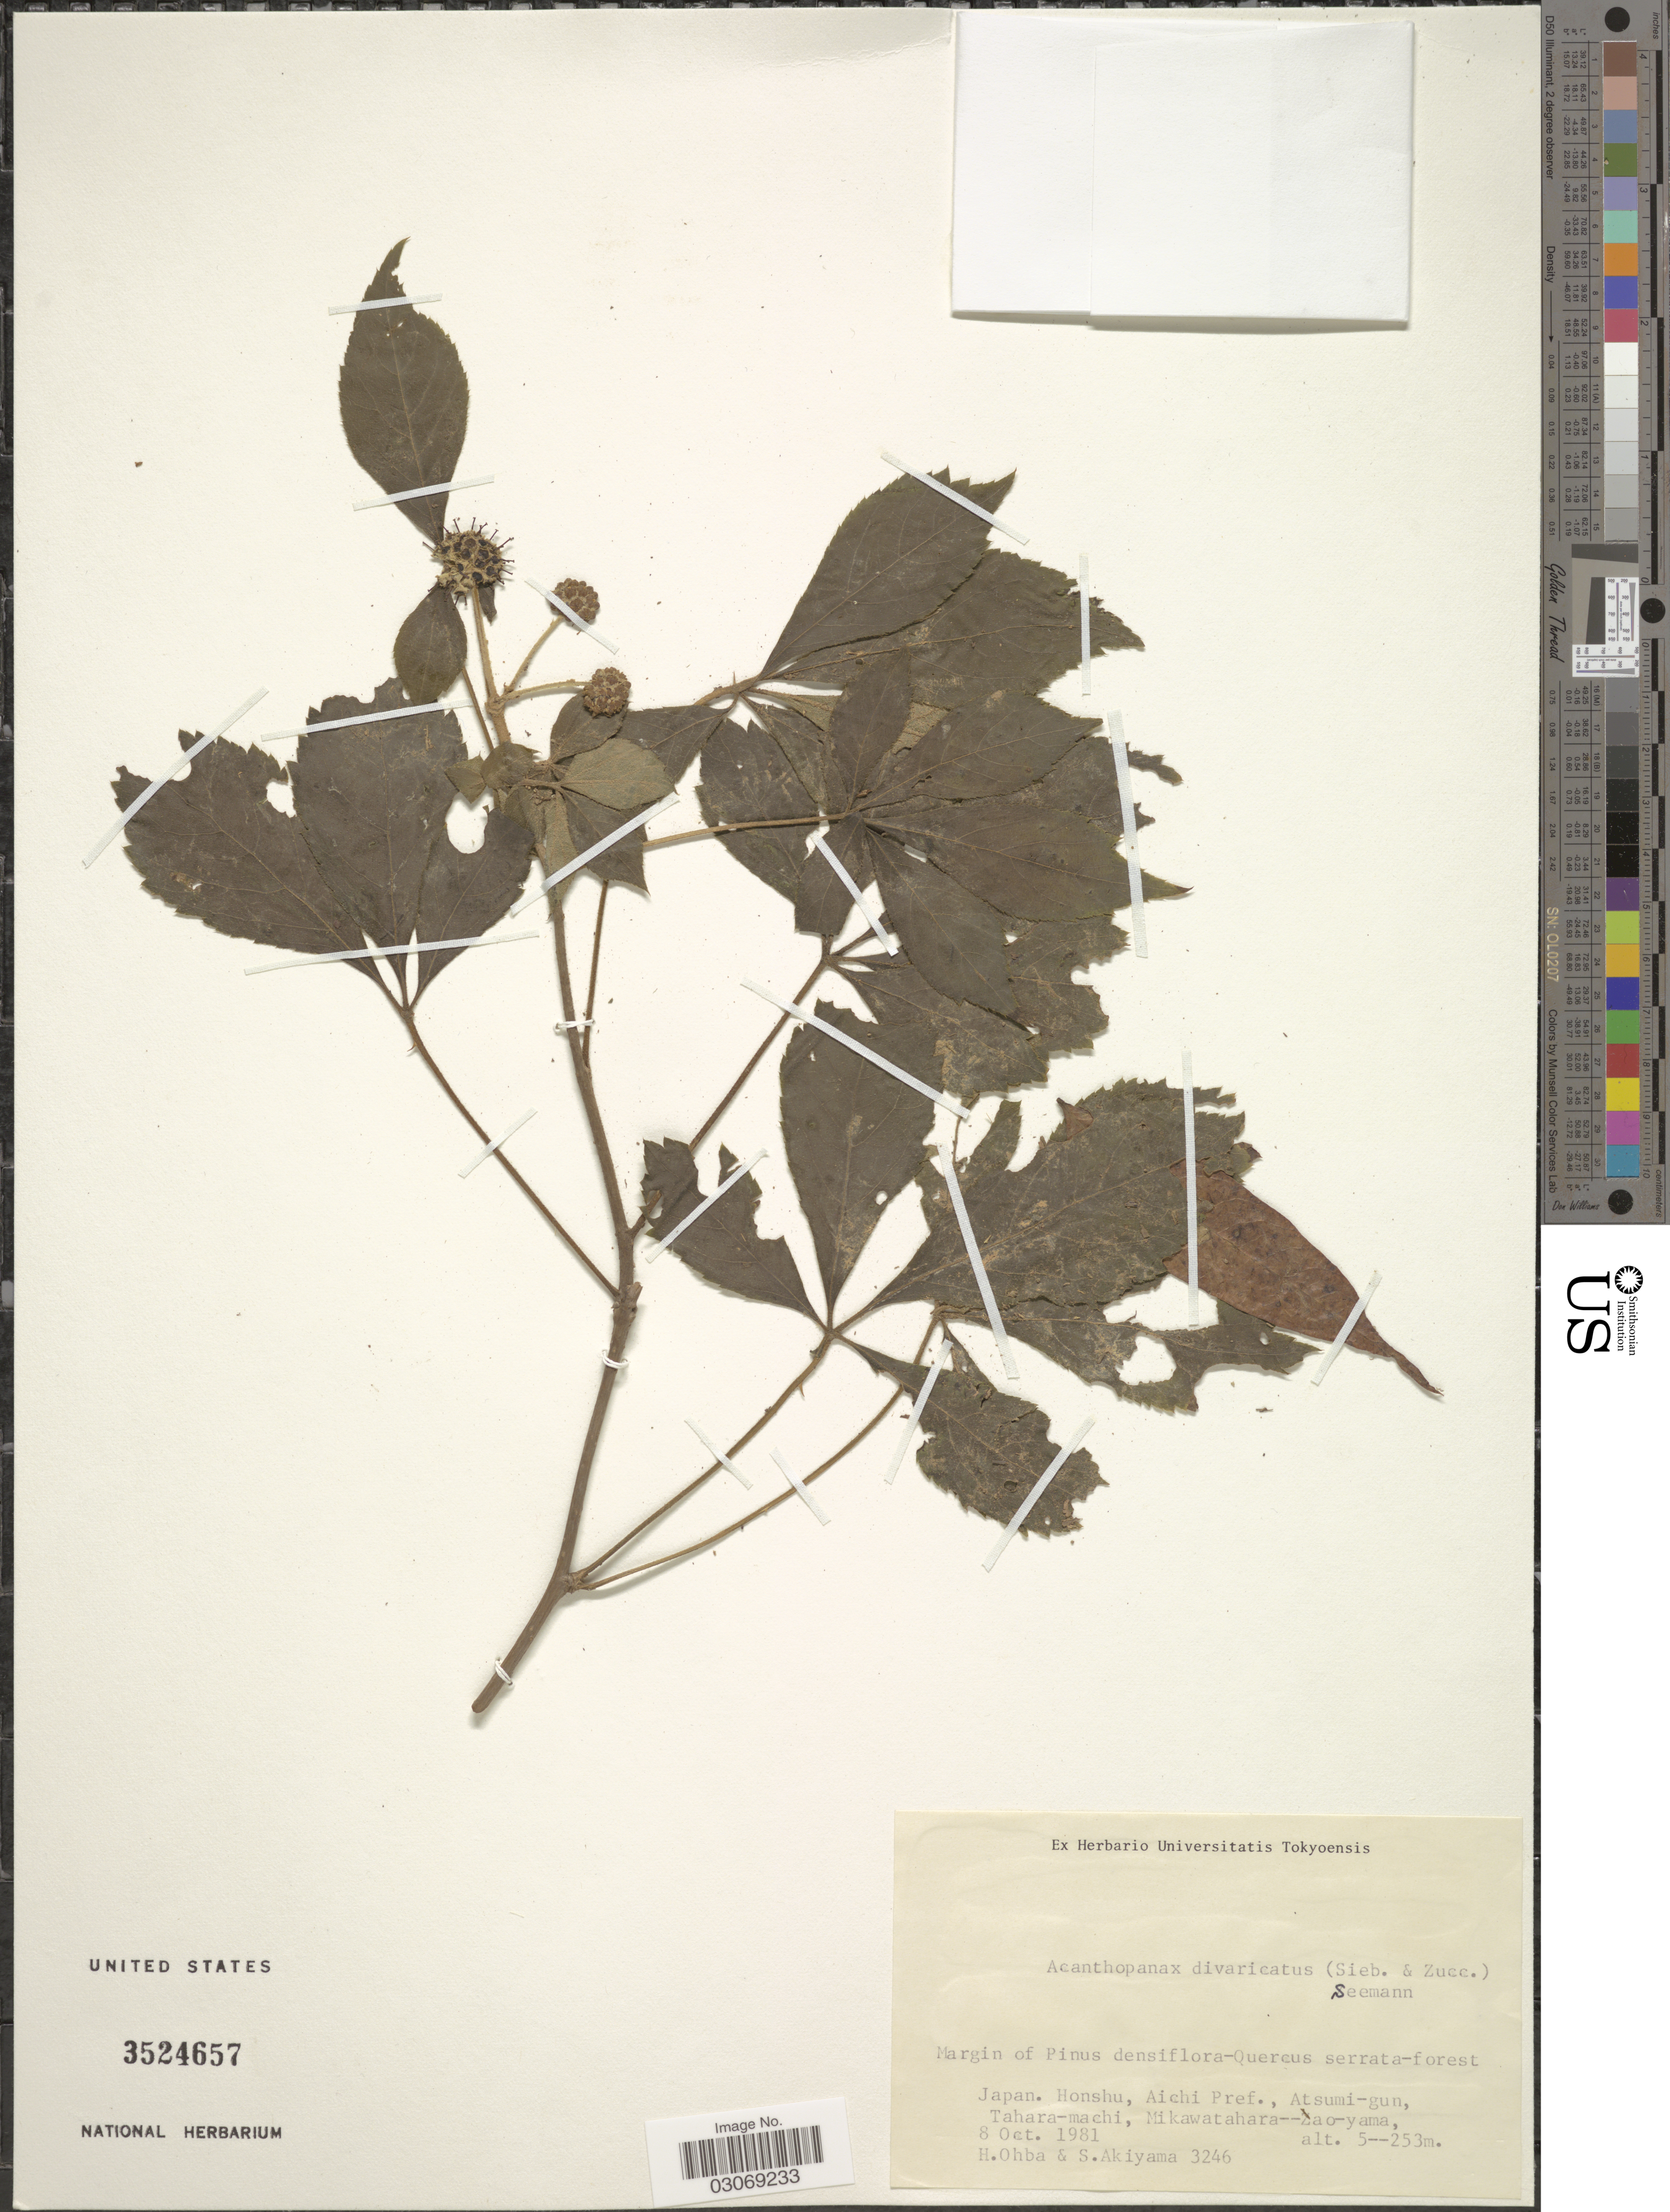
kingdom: Plantae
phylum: Tracheophyta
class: Magnoliopsida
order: Apiales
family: Araliaceae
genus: Eleutherococcus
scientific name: Eleutherococcus divaricatus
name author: (Siebold & Zucc.) S.Y. Hu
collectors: H. Ohba & Shinobu Akiyama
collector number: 3246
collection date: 1981-10-08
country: Japan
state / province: Aiti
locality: Honshu, Aichi Pref., Atsumi-gun, Tahara-machi, Mikawatahara--Zao-yama.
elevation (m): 5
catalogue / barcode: US 3524657